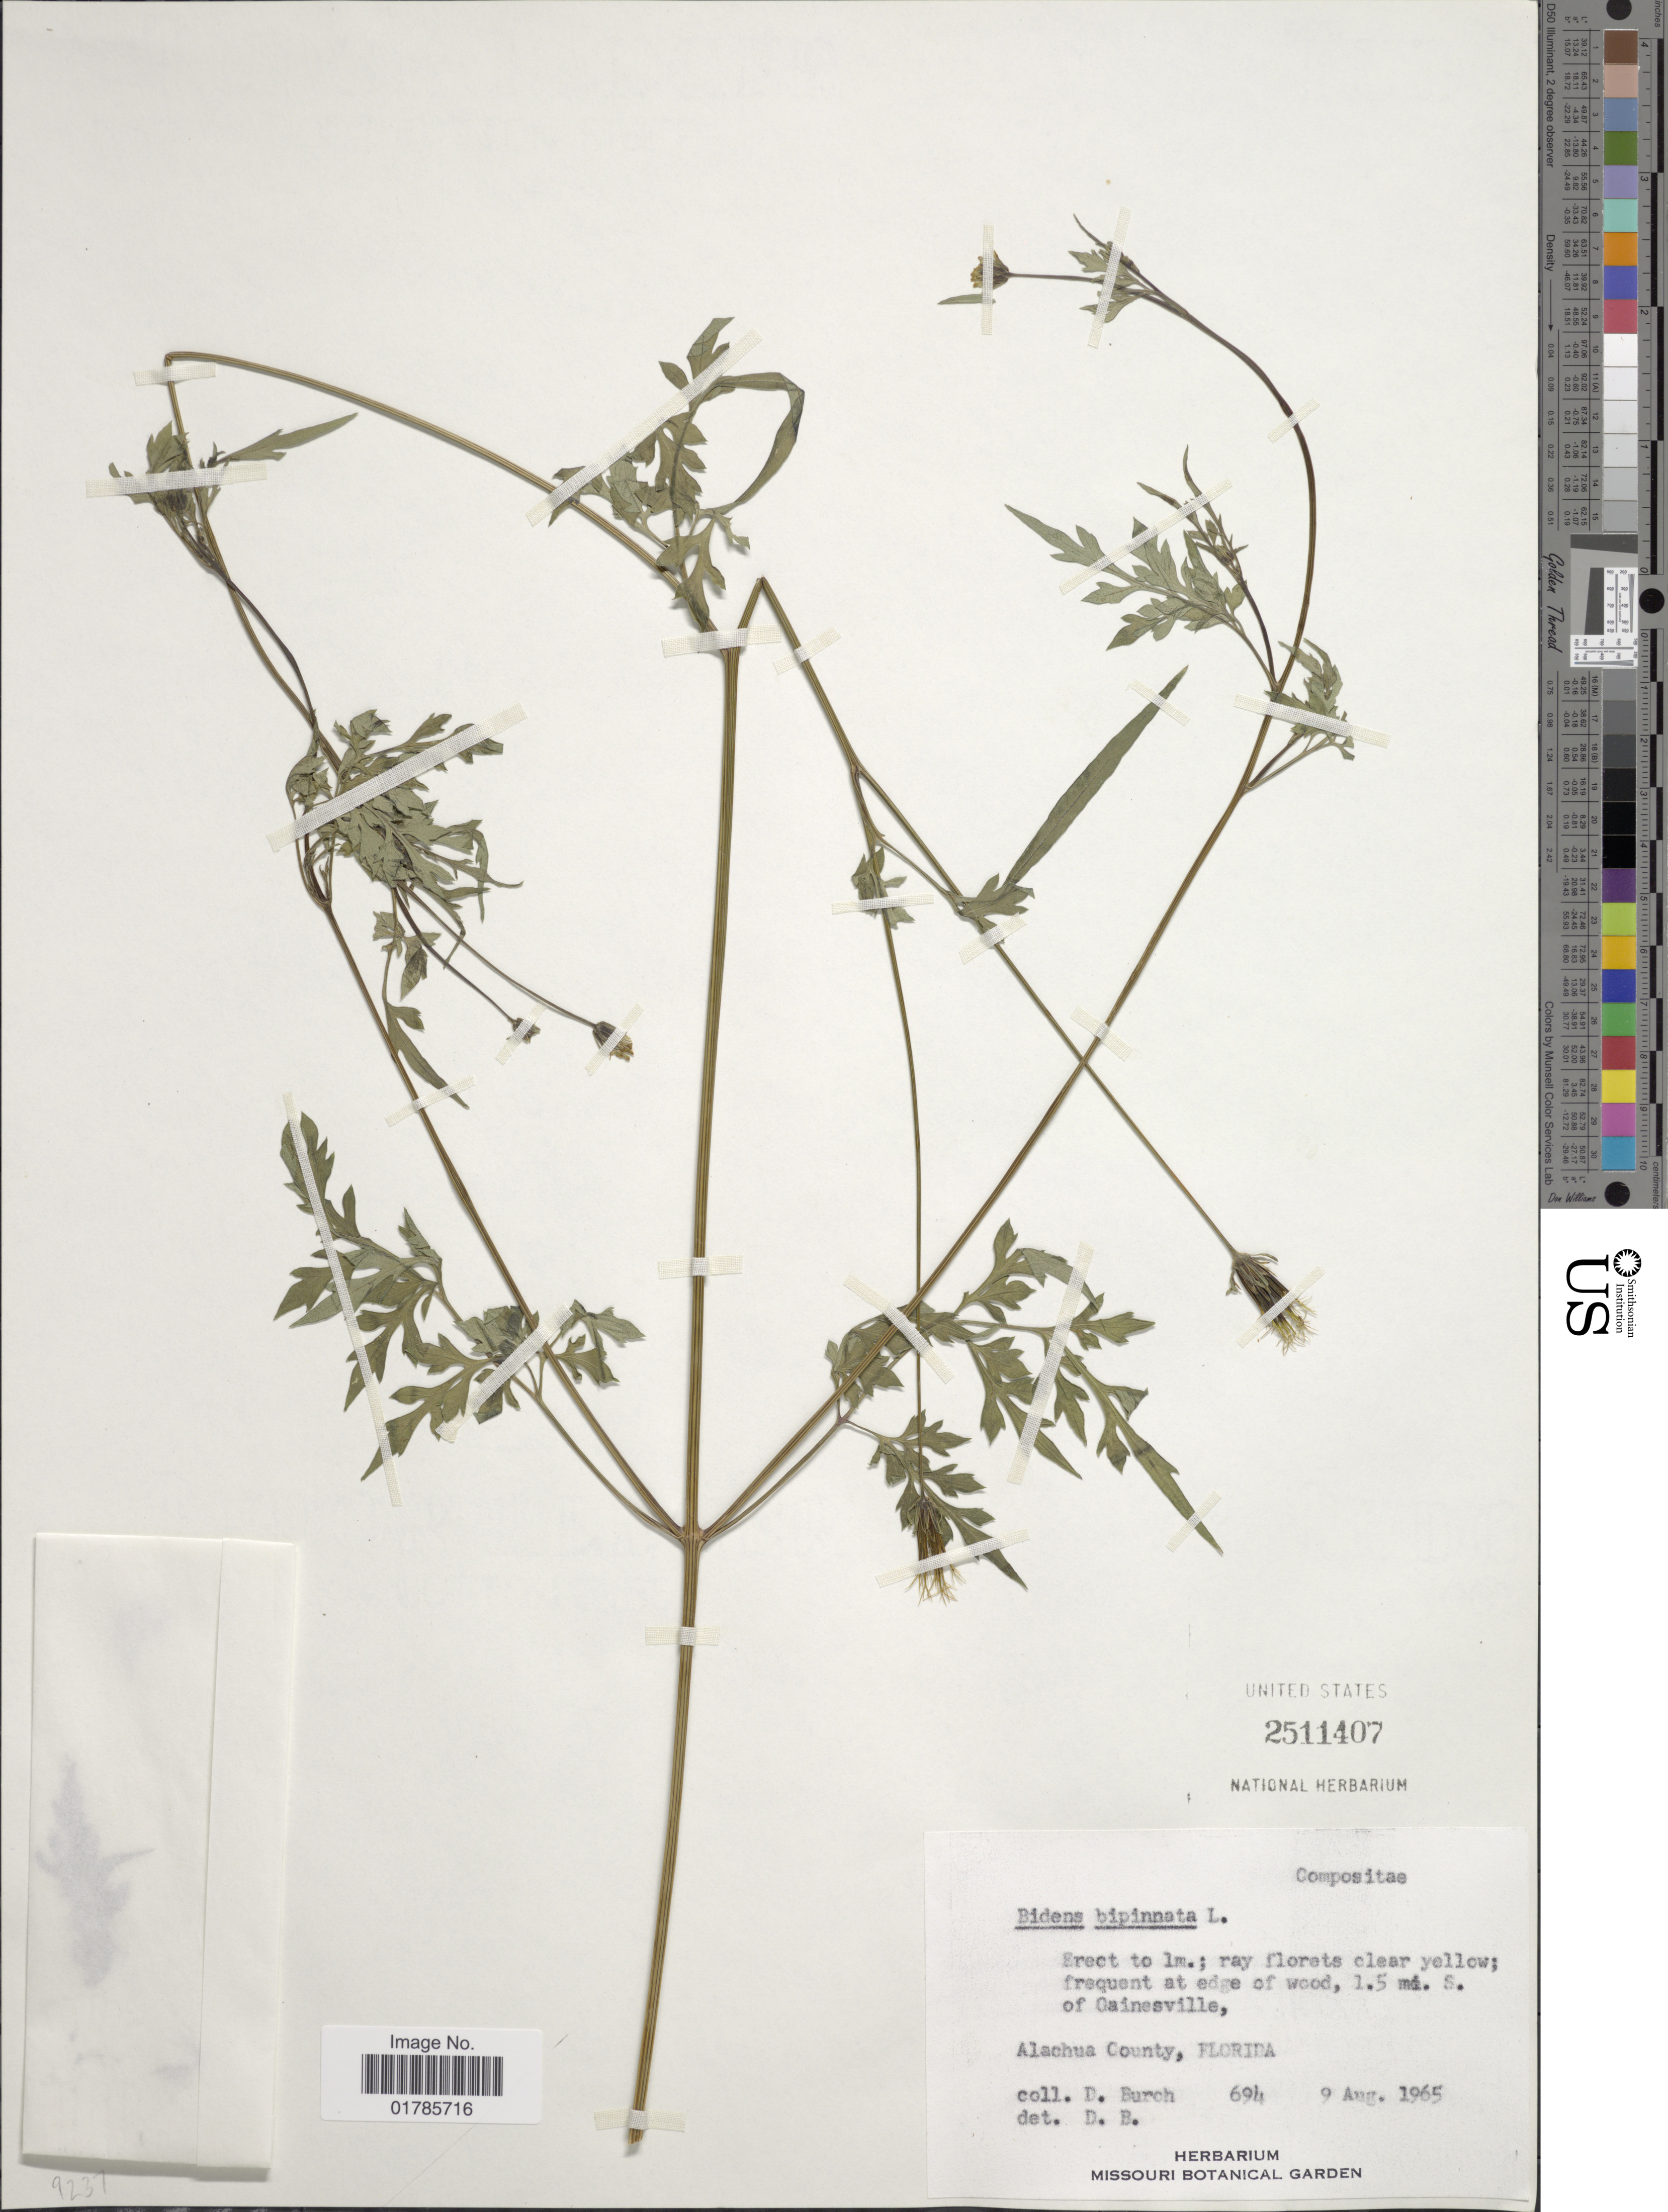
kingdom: Plantae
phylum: Tracheophyta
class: Magnoliopsida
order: Asterales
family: Asteraceae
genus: Bidens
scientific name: Bidens bipinnata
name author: L.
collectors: D. Burch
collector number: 694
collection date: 1965-08-09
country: United States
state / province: Florida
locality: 1.5 mi. S. of Gainesville, Alachua County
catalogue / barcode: US 2511407